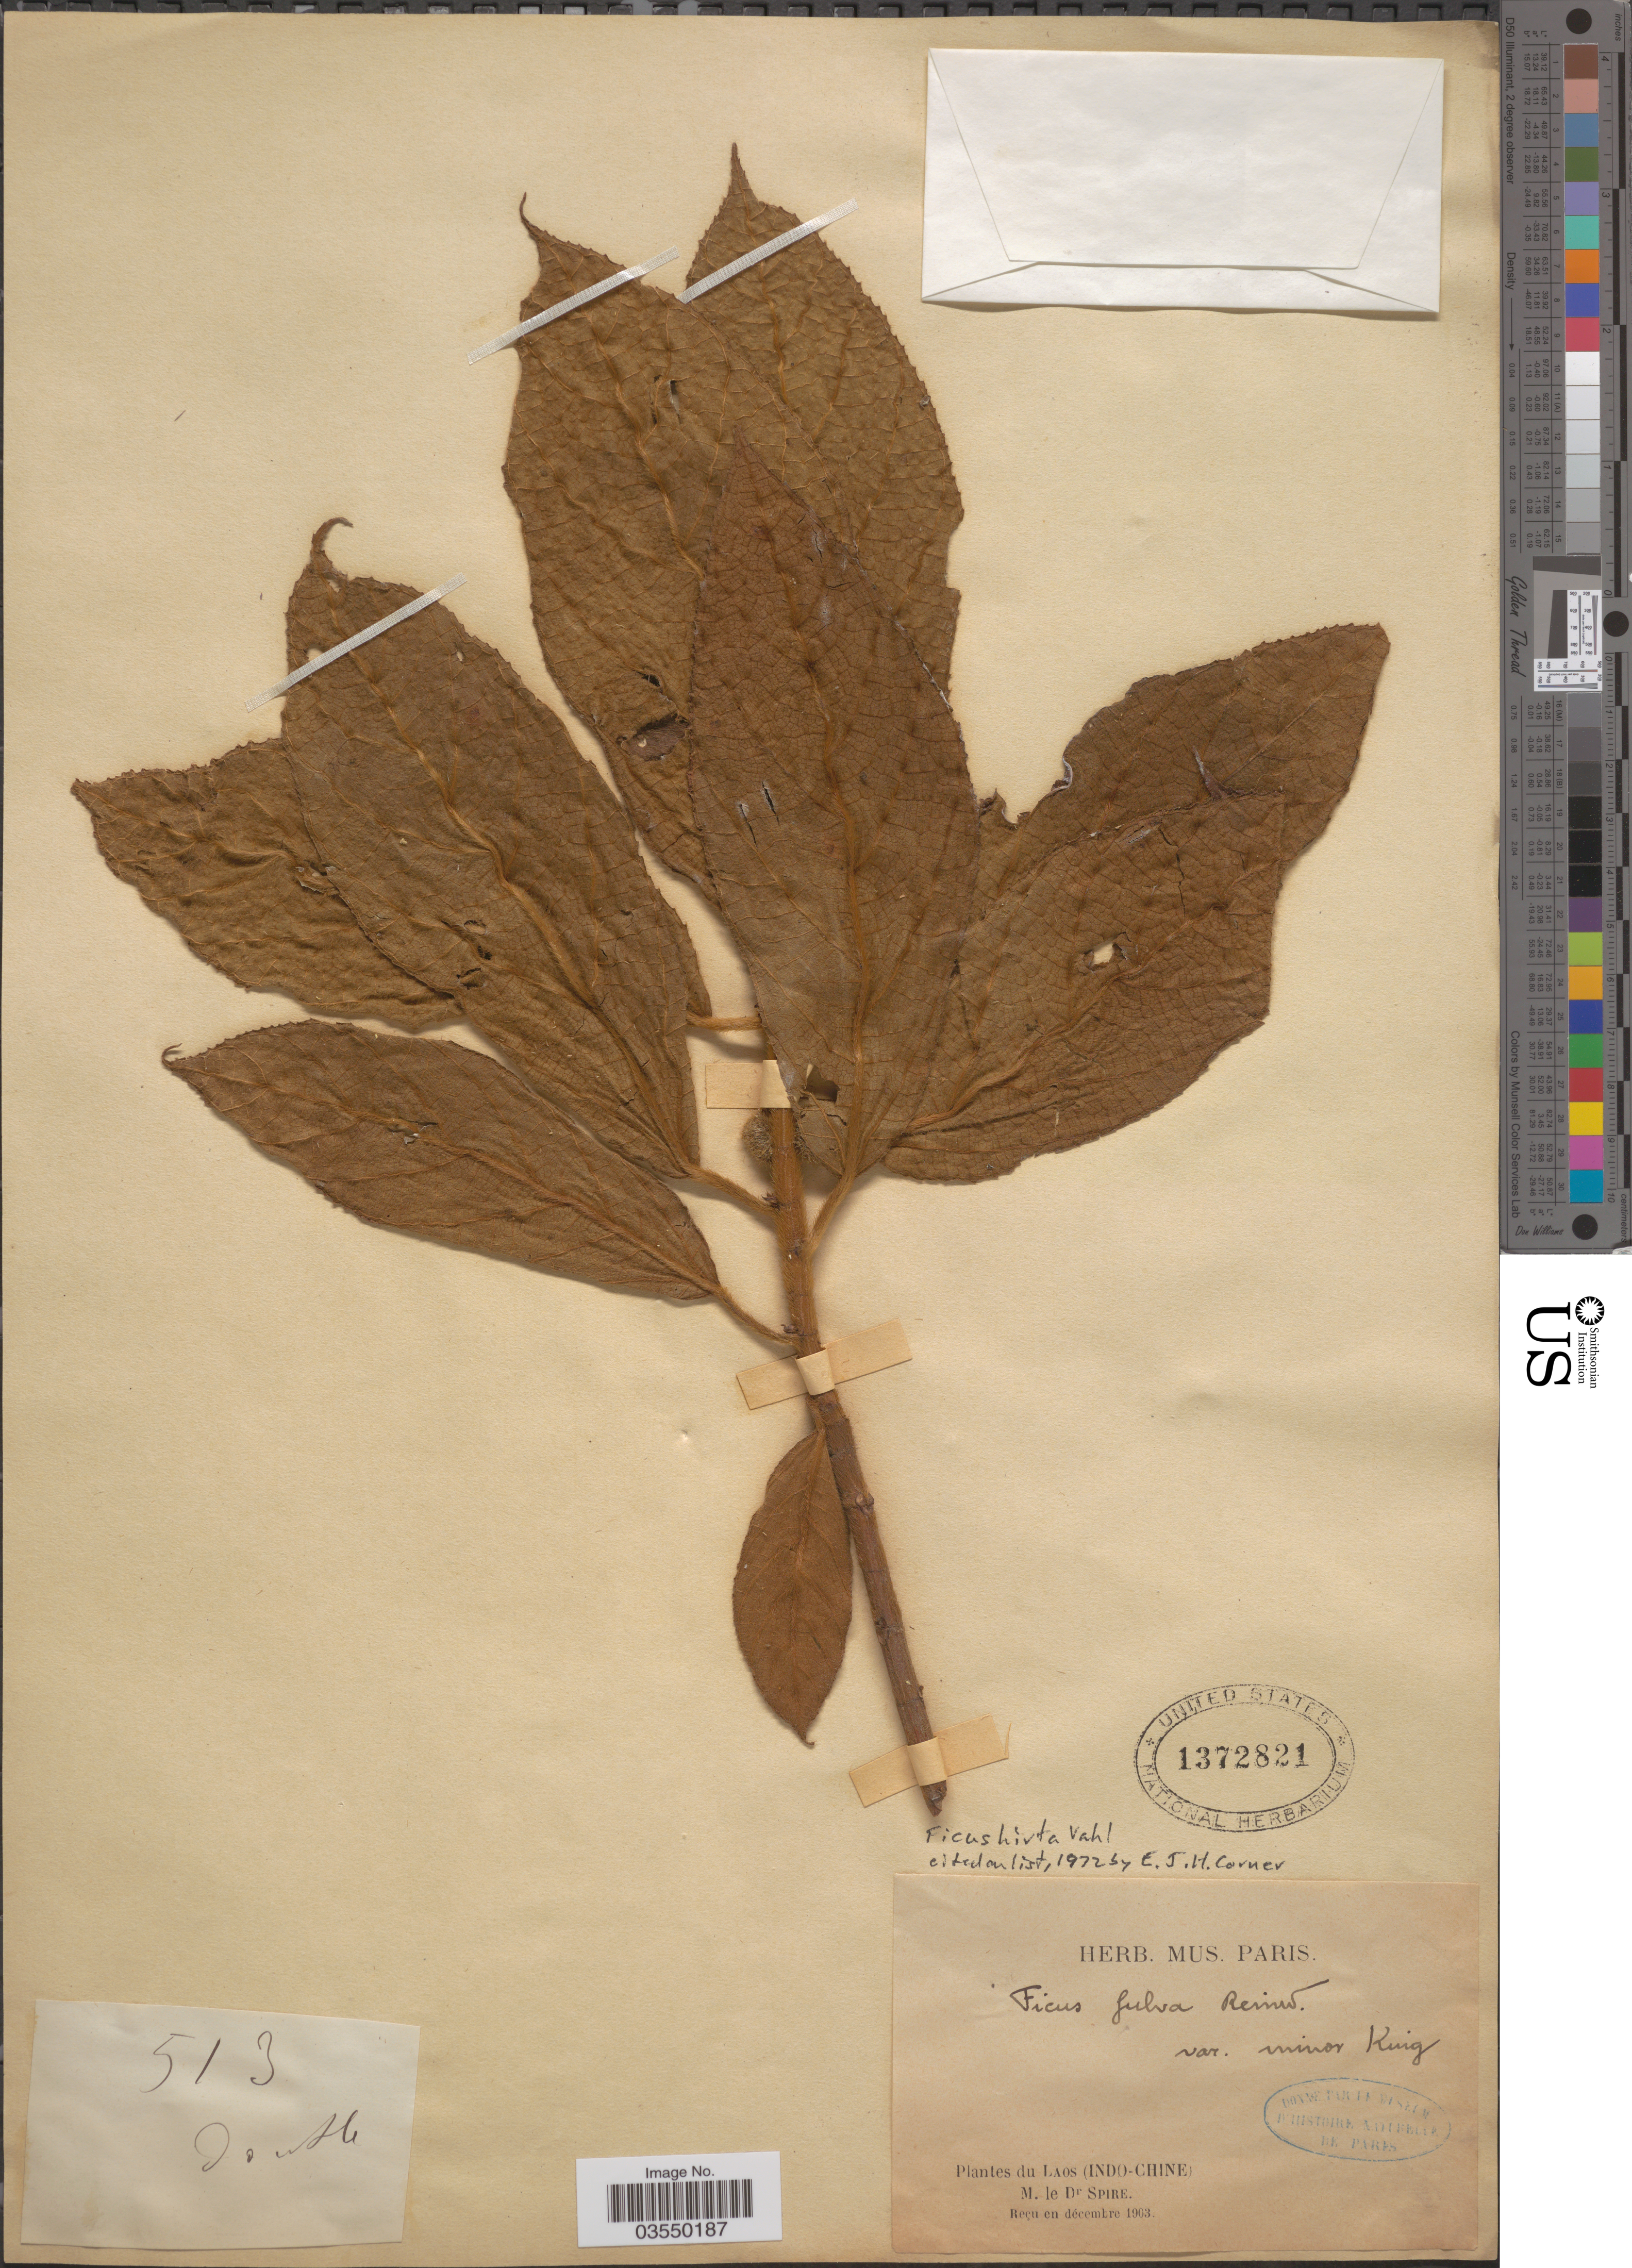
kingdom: Plantae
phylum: Tracheophyta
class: Magnoliopsida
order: Rosales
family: Moraceae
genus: Ficus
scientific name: Ficus hirta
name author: Vahl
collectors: M. Spire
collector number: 513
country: Laos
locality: Indo-Chine.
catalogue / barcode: US 1372821